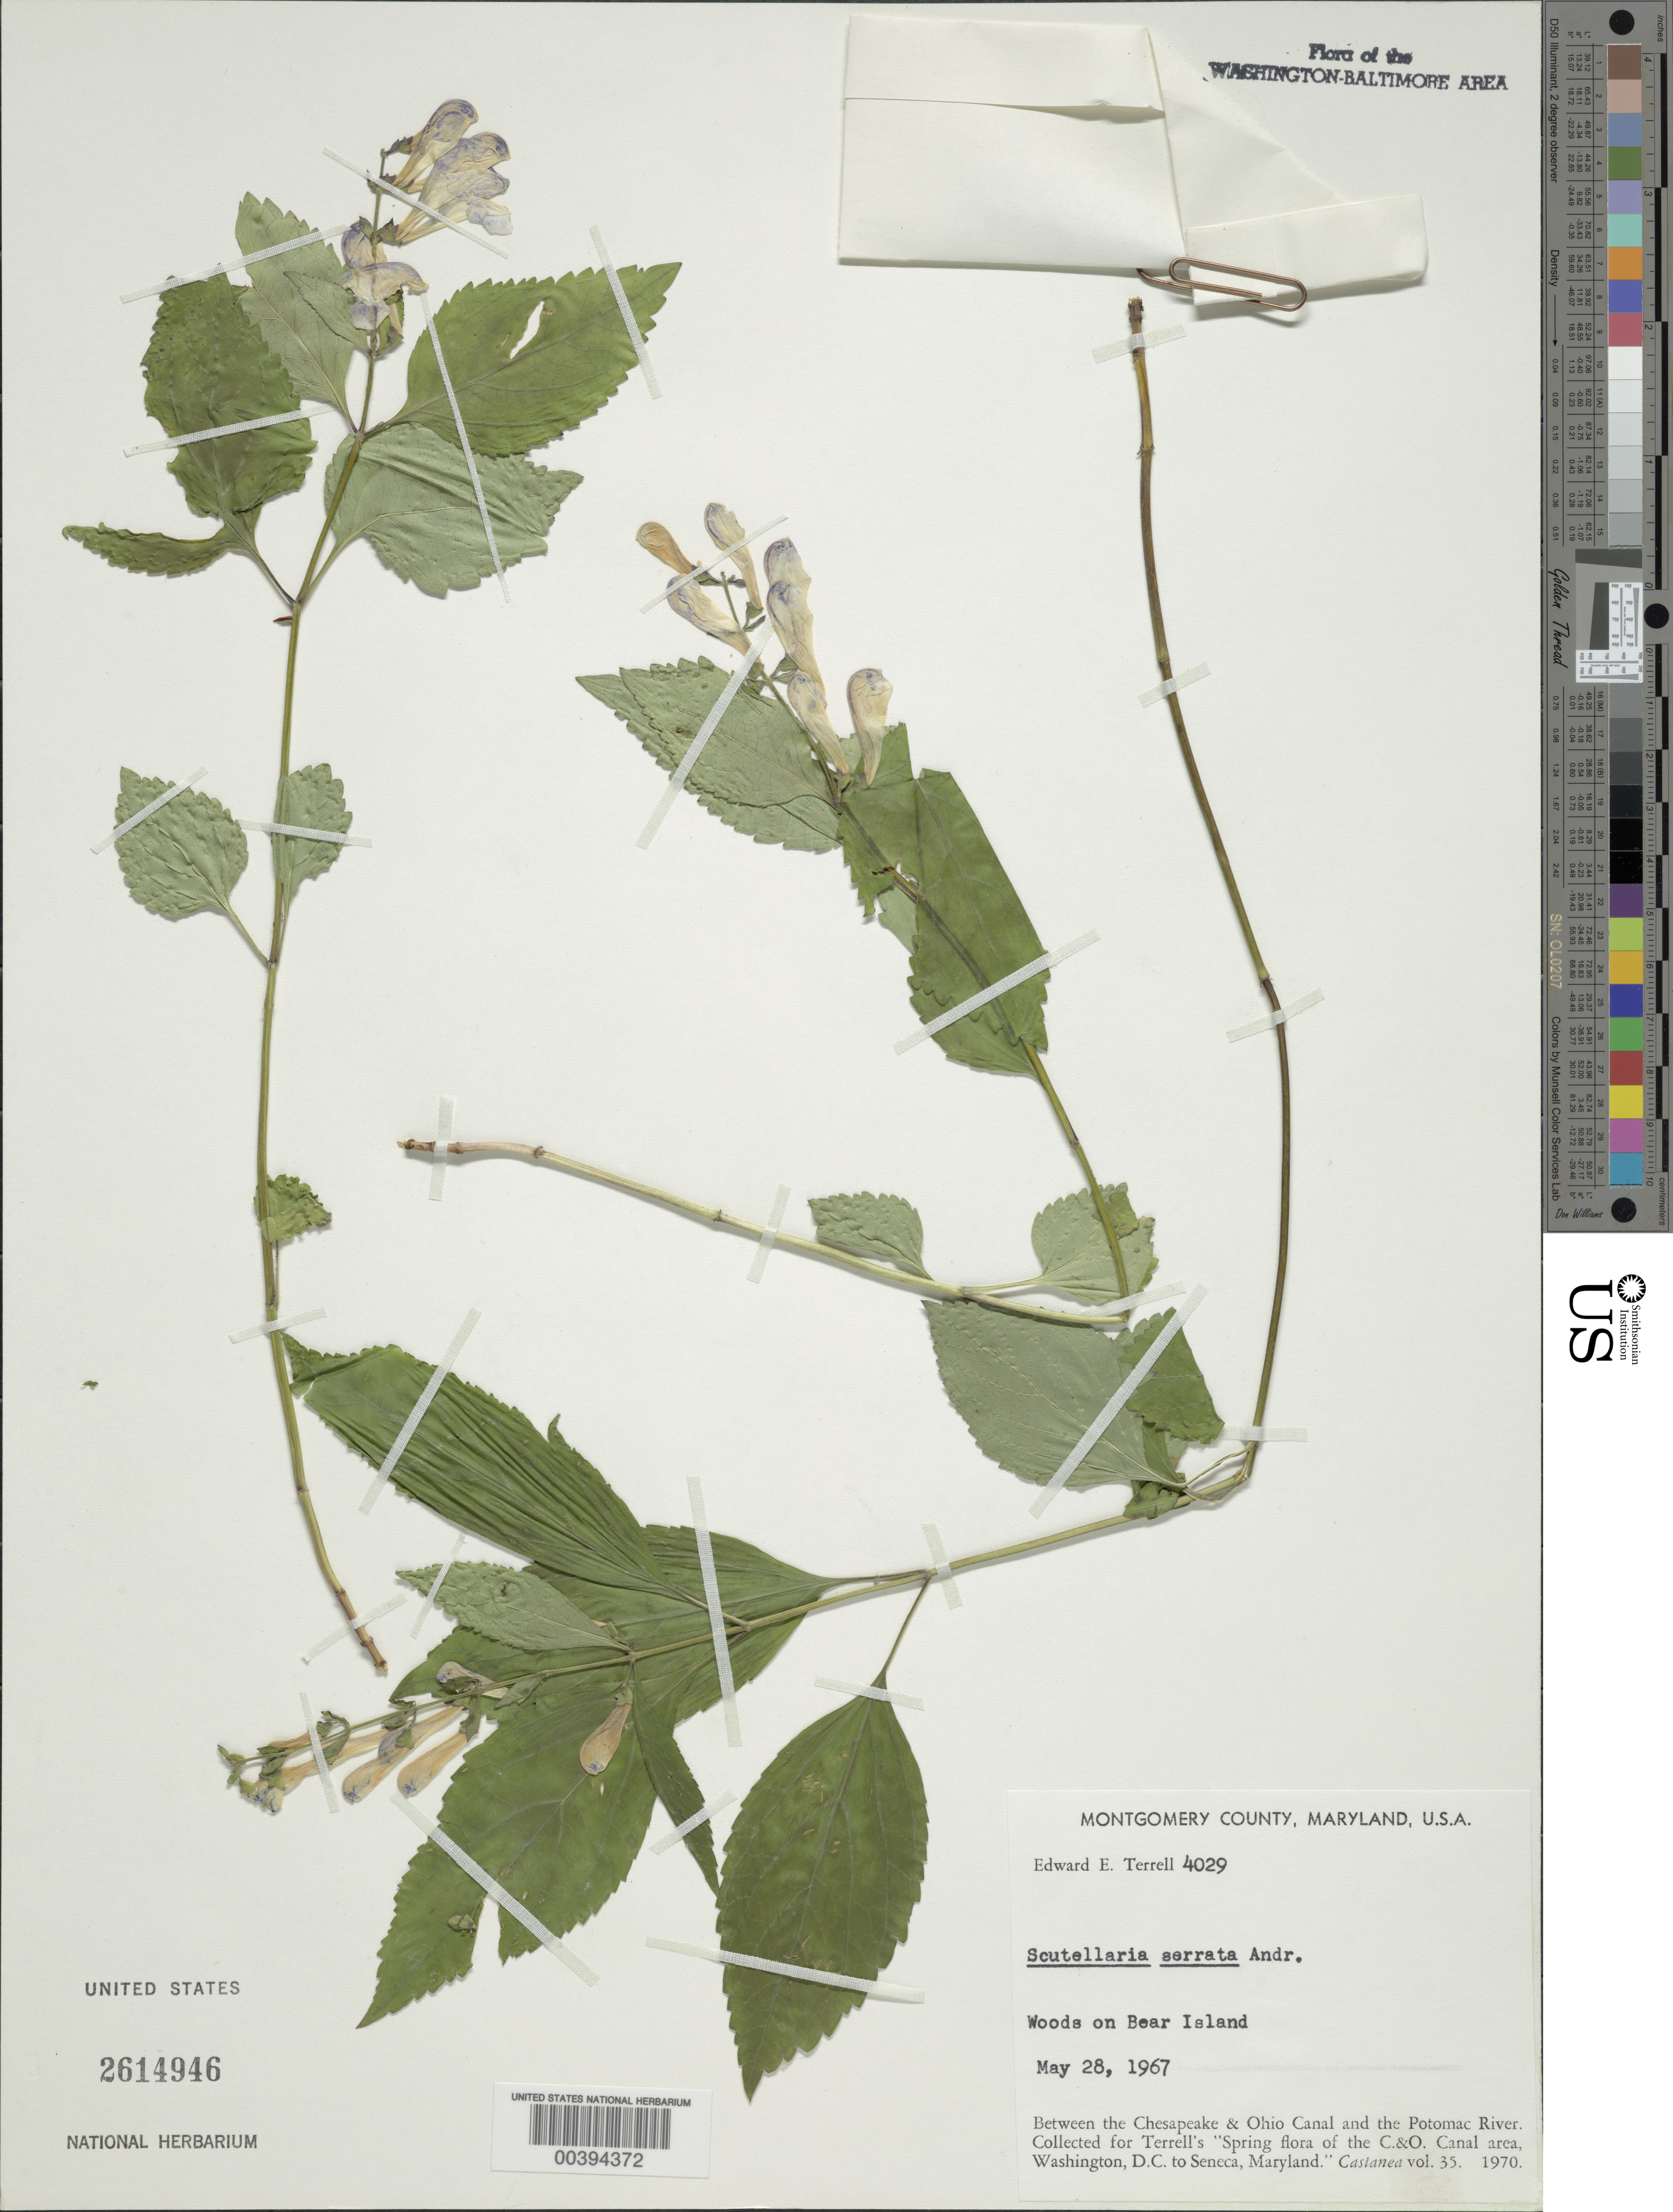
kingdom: Plantae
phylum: Tracheophyta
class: Magnoliopsida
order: Lamiales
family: Lamiaceae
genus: Scutellaria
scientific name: Scutellaria serrata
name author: Andrews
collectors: E. E. Terrell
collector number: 4029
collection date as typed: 28 May 1967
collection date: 1967-05-28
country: United States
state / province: Maryland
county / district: Montgomery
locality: Bear Island C. & O. Canal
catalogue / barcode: US 2614946